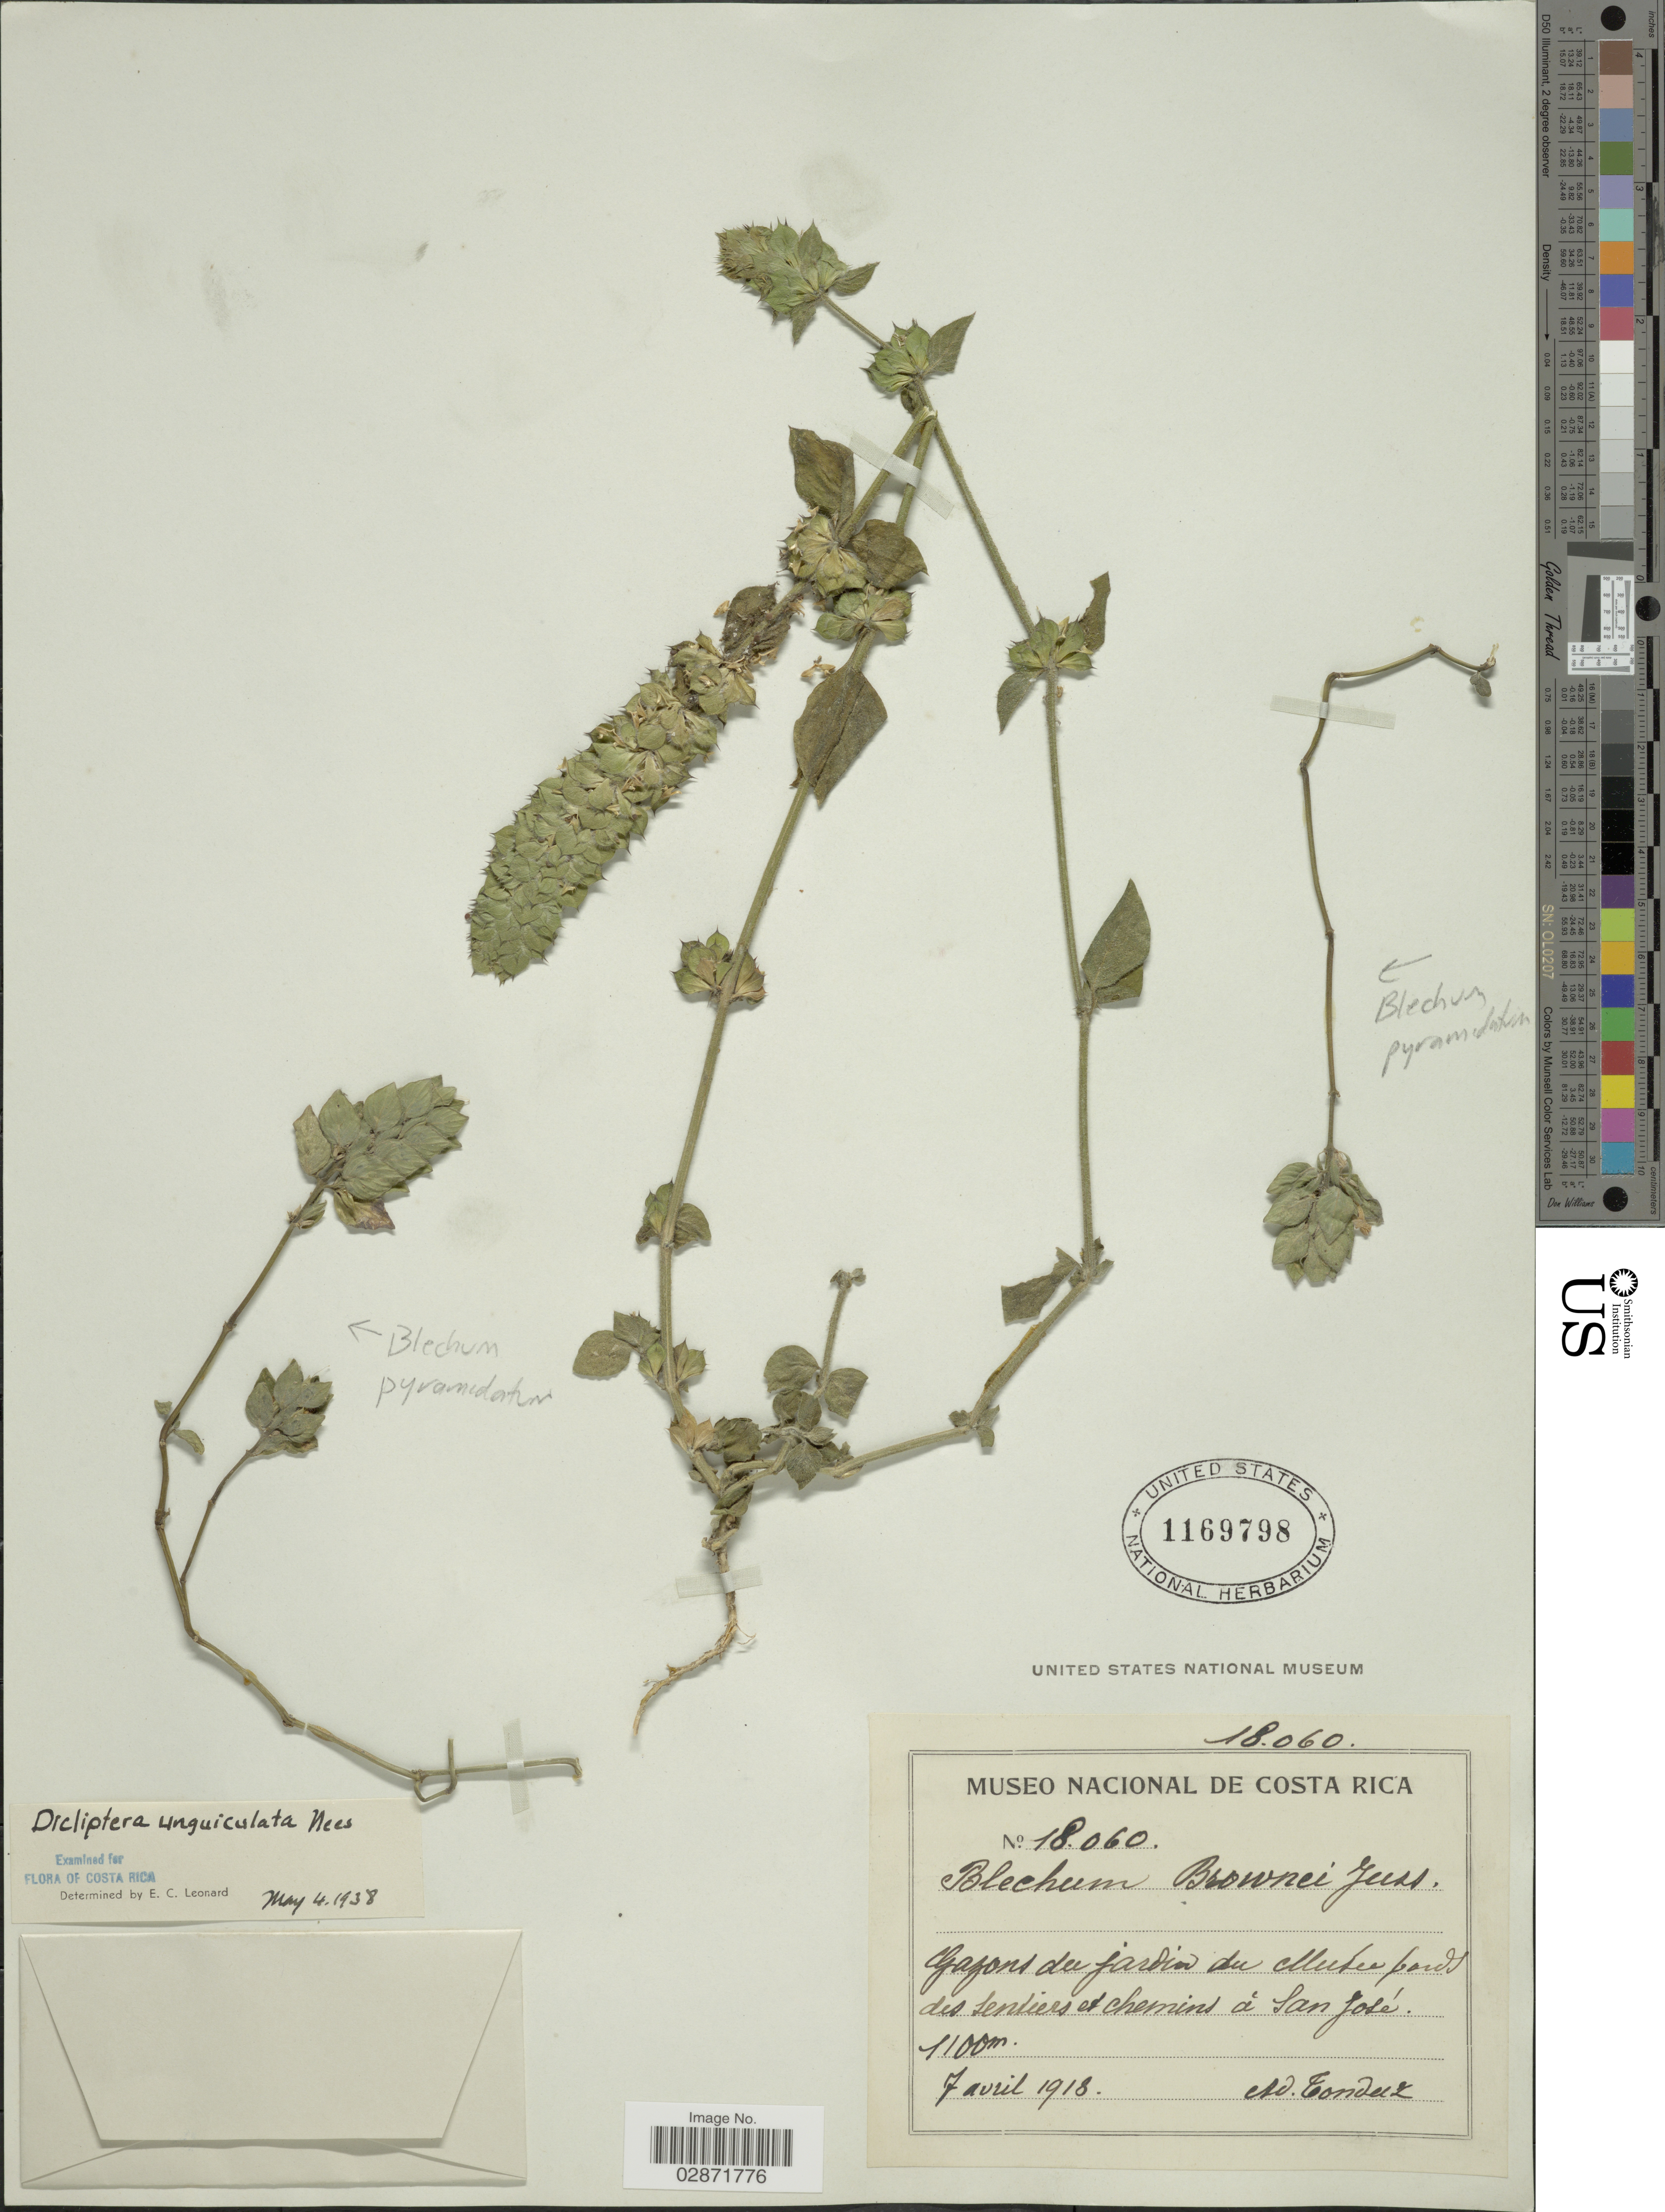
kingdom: Plantae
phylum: Tracheophyta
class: Magnoliopsida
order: Lamiales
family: Acanthaceae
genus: Dicliptera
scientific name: Dicliptera unguiculata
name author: Nees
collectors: A. Tonduz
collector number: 18060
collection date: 1918-04-07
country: Costa Rica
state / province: San José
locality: Gazons du jardin du Musea bords des sentiers et chemins á San José.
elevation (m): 1100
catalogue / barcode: US 1169798